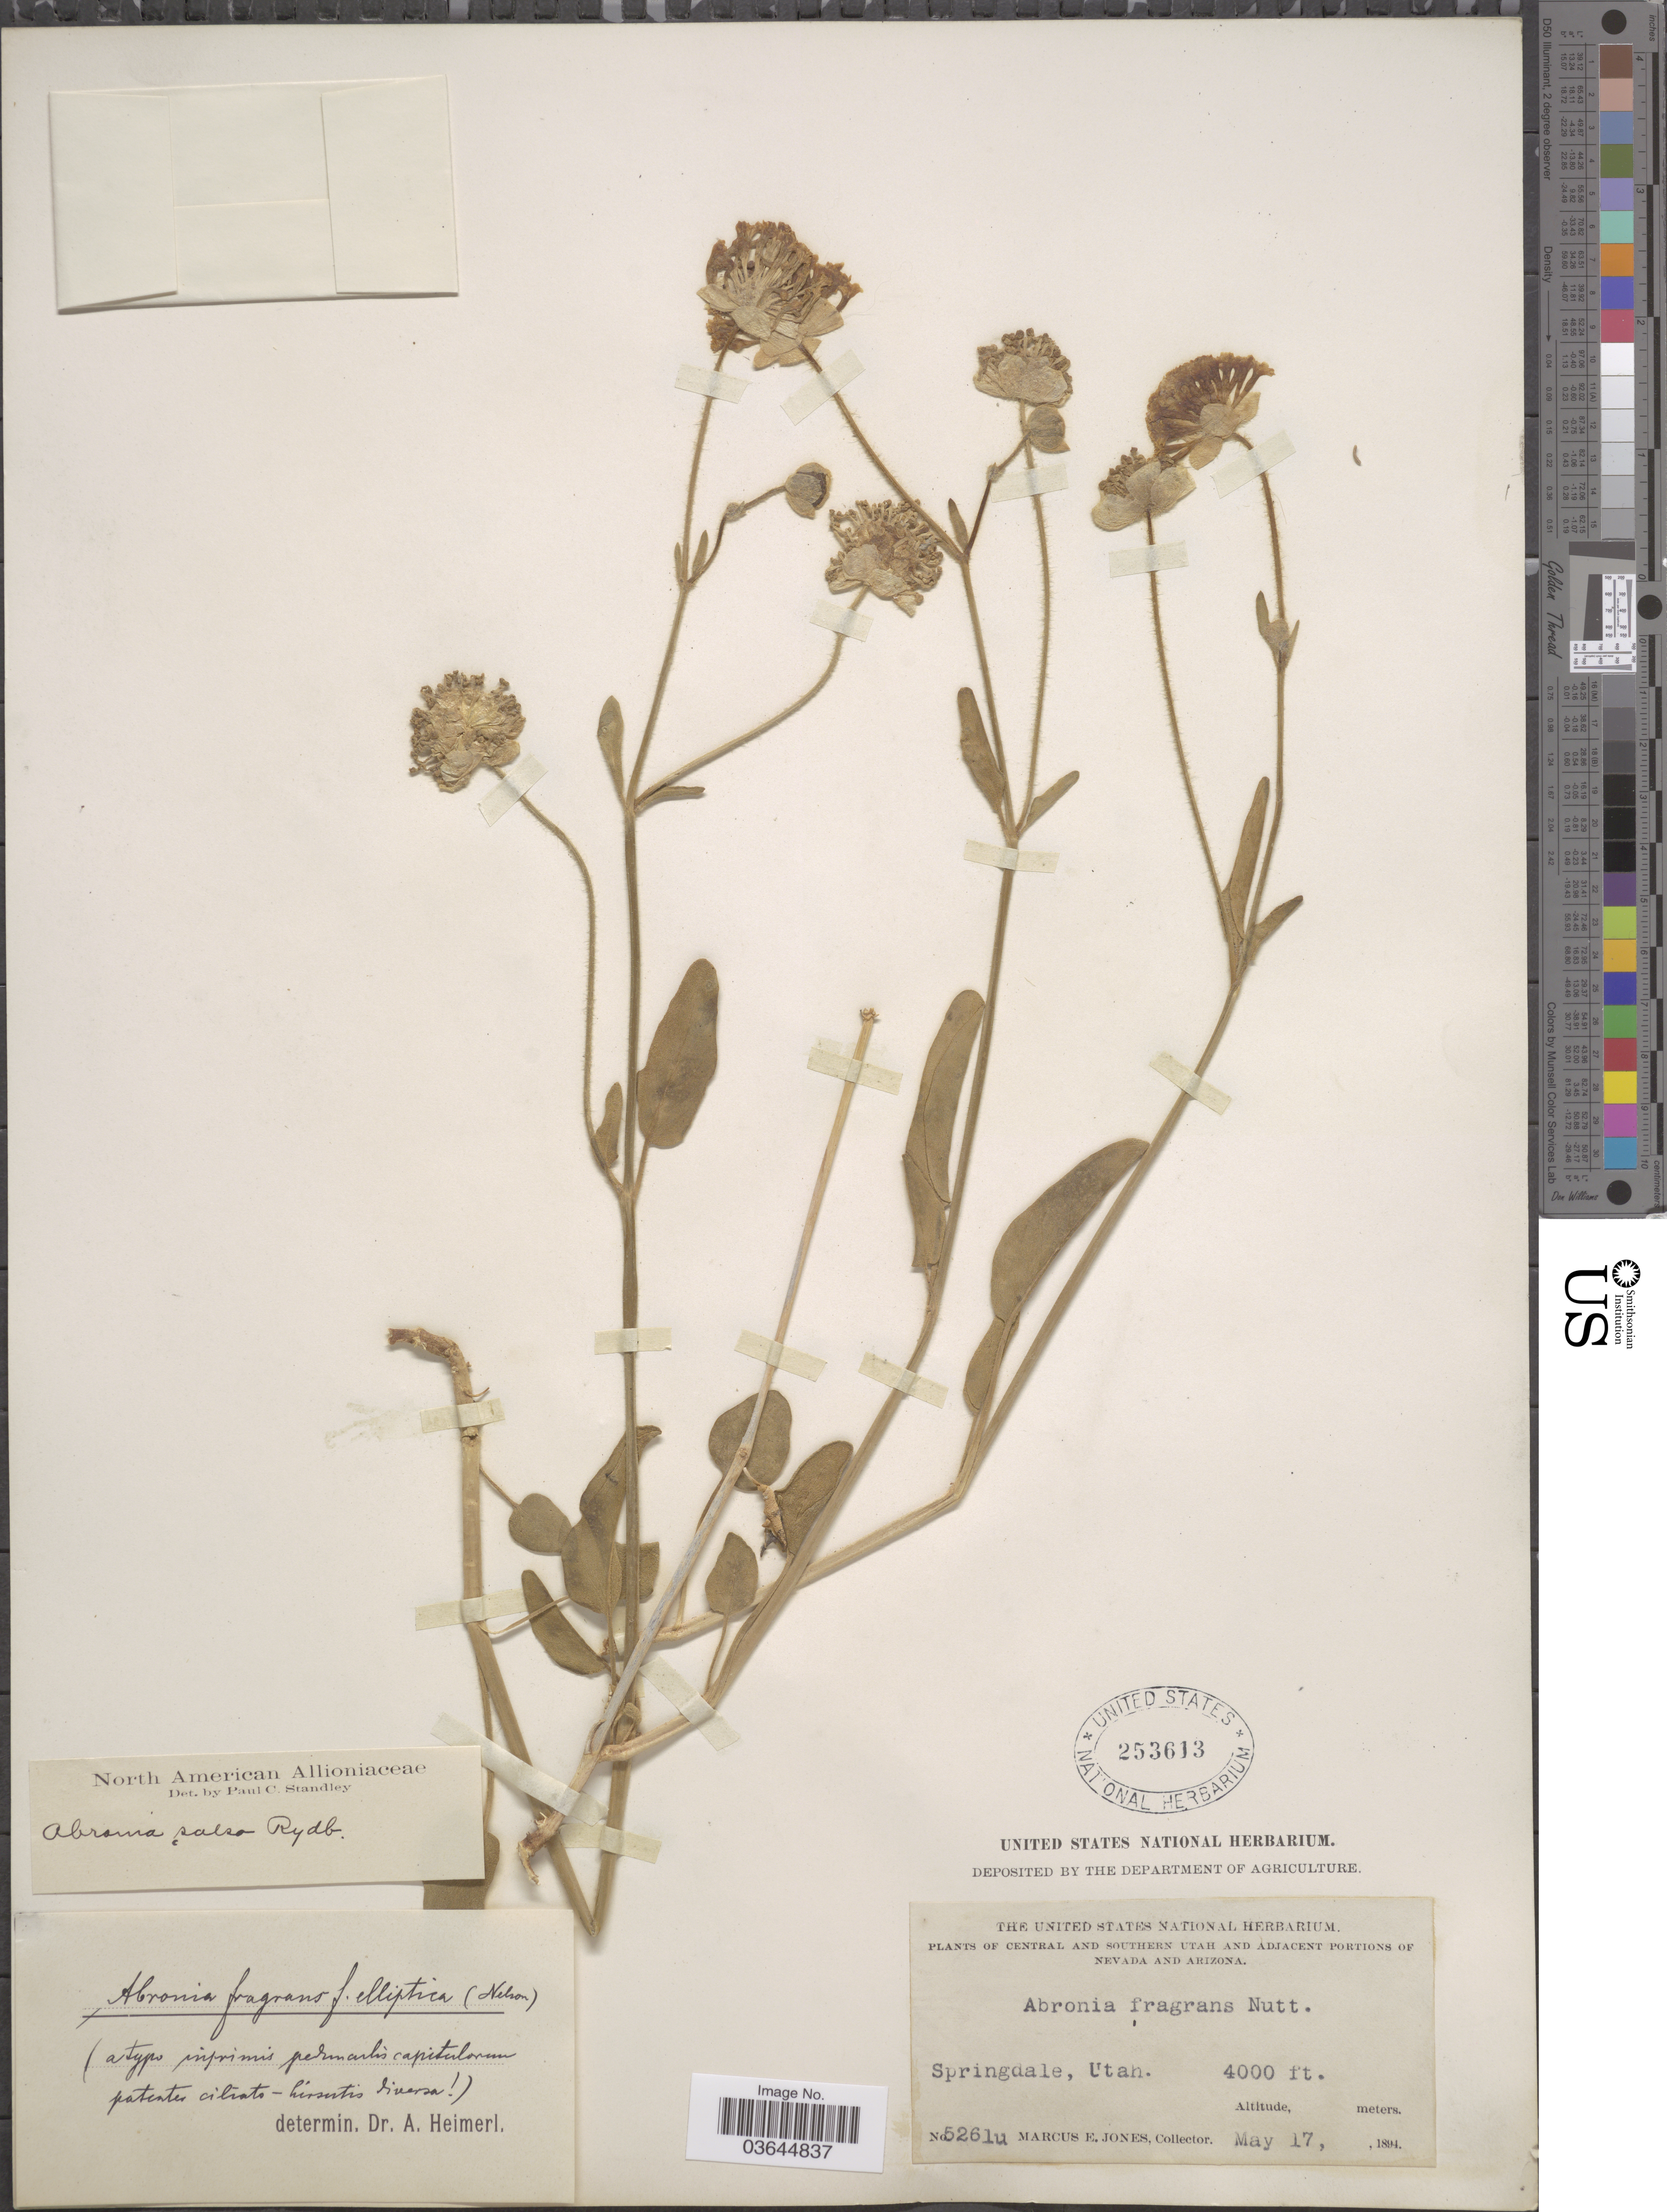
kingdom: Plantae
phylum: Tracheophyta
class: Magnoliopsida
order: Caryophyllales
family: Nyctaginaceae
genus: Abronia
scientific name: Abronia salsa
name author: Rydb.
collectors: M. E. Jones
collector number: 5261u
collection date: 1894-05-17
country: United States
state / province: Utah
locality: Central and Southern Utah. Springdale.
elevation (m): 1219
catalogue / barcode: US 253613